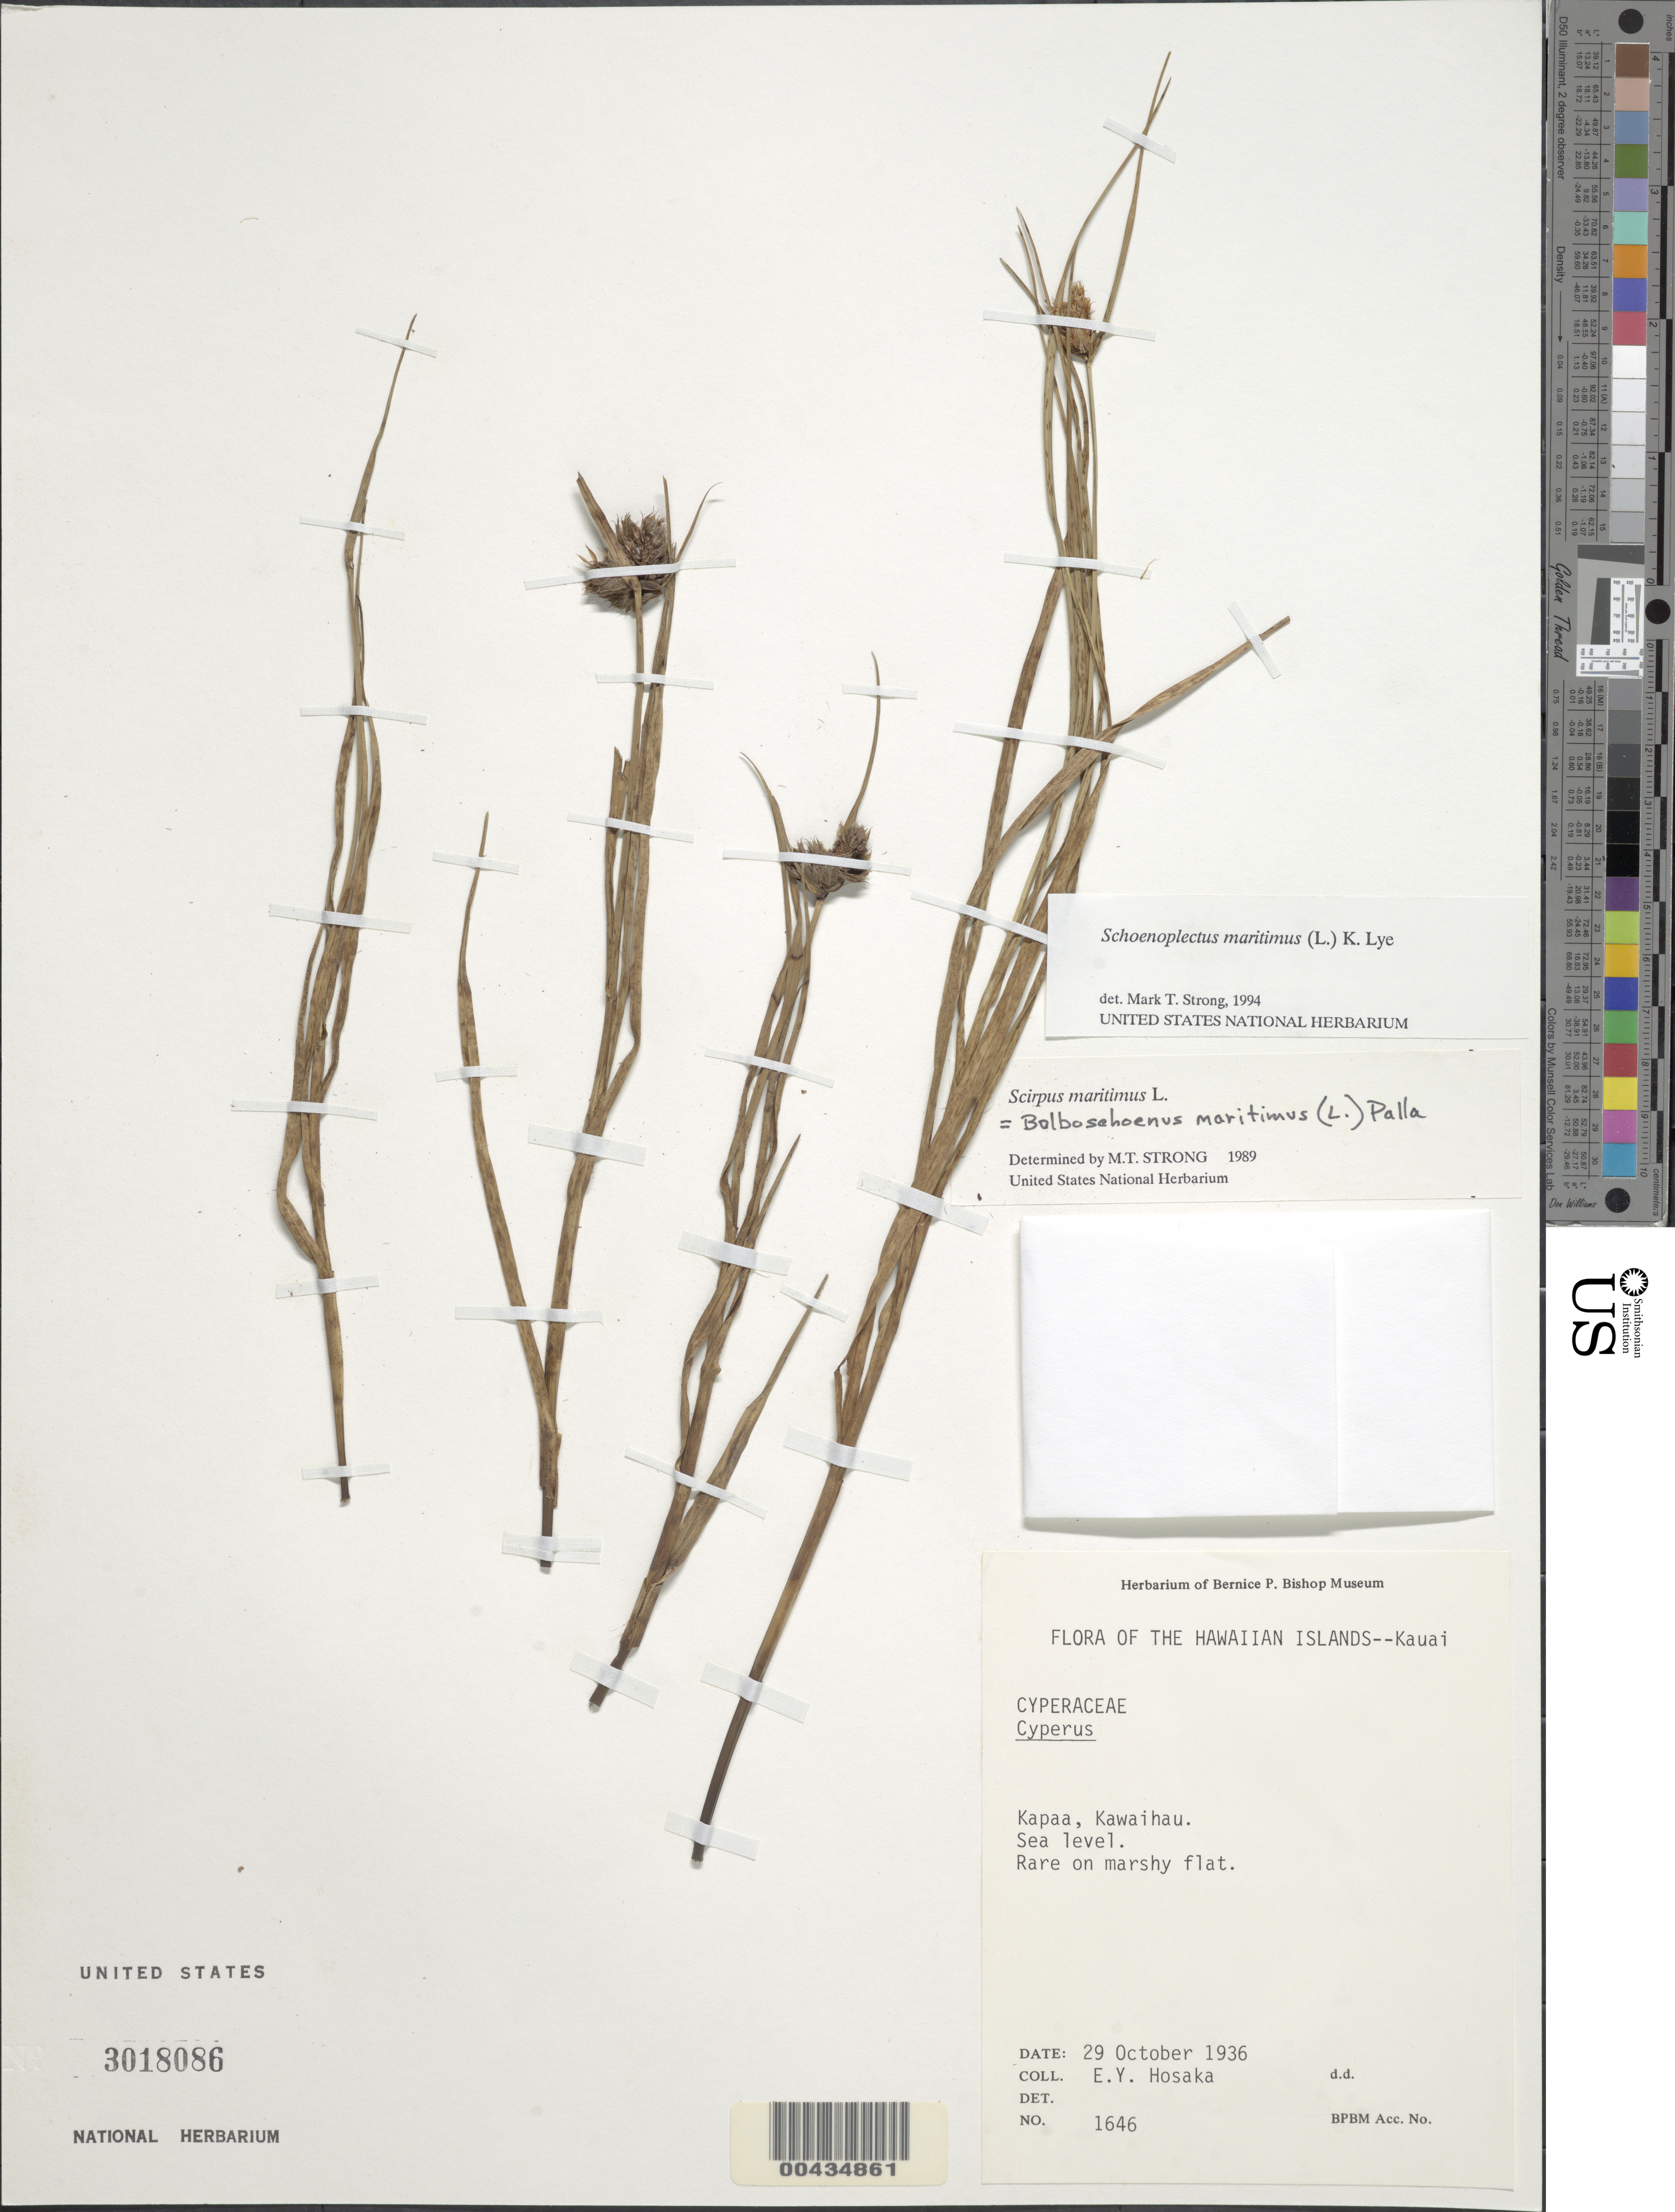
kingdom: Plantae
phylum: Tracheophyta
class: Liliopsida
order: Poales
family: Cyperaceae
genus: Bolboschoenus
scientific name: Bolboschoenus maritimus subsp. paludosus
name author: (A. Nelson) T. Koyama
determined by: Strong, M. T., (US), Smithsonian Institution - National Museum of Natural History (UNITED STATES)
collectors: E. Y. Hosaka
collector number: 1646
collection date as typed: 29 Oct 1936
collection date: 1936-10-29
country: United States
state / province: Hawaii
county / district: Kauai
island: Kaua'i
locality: Kapaa, Kawaihau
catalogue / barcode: US 3018086